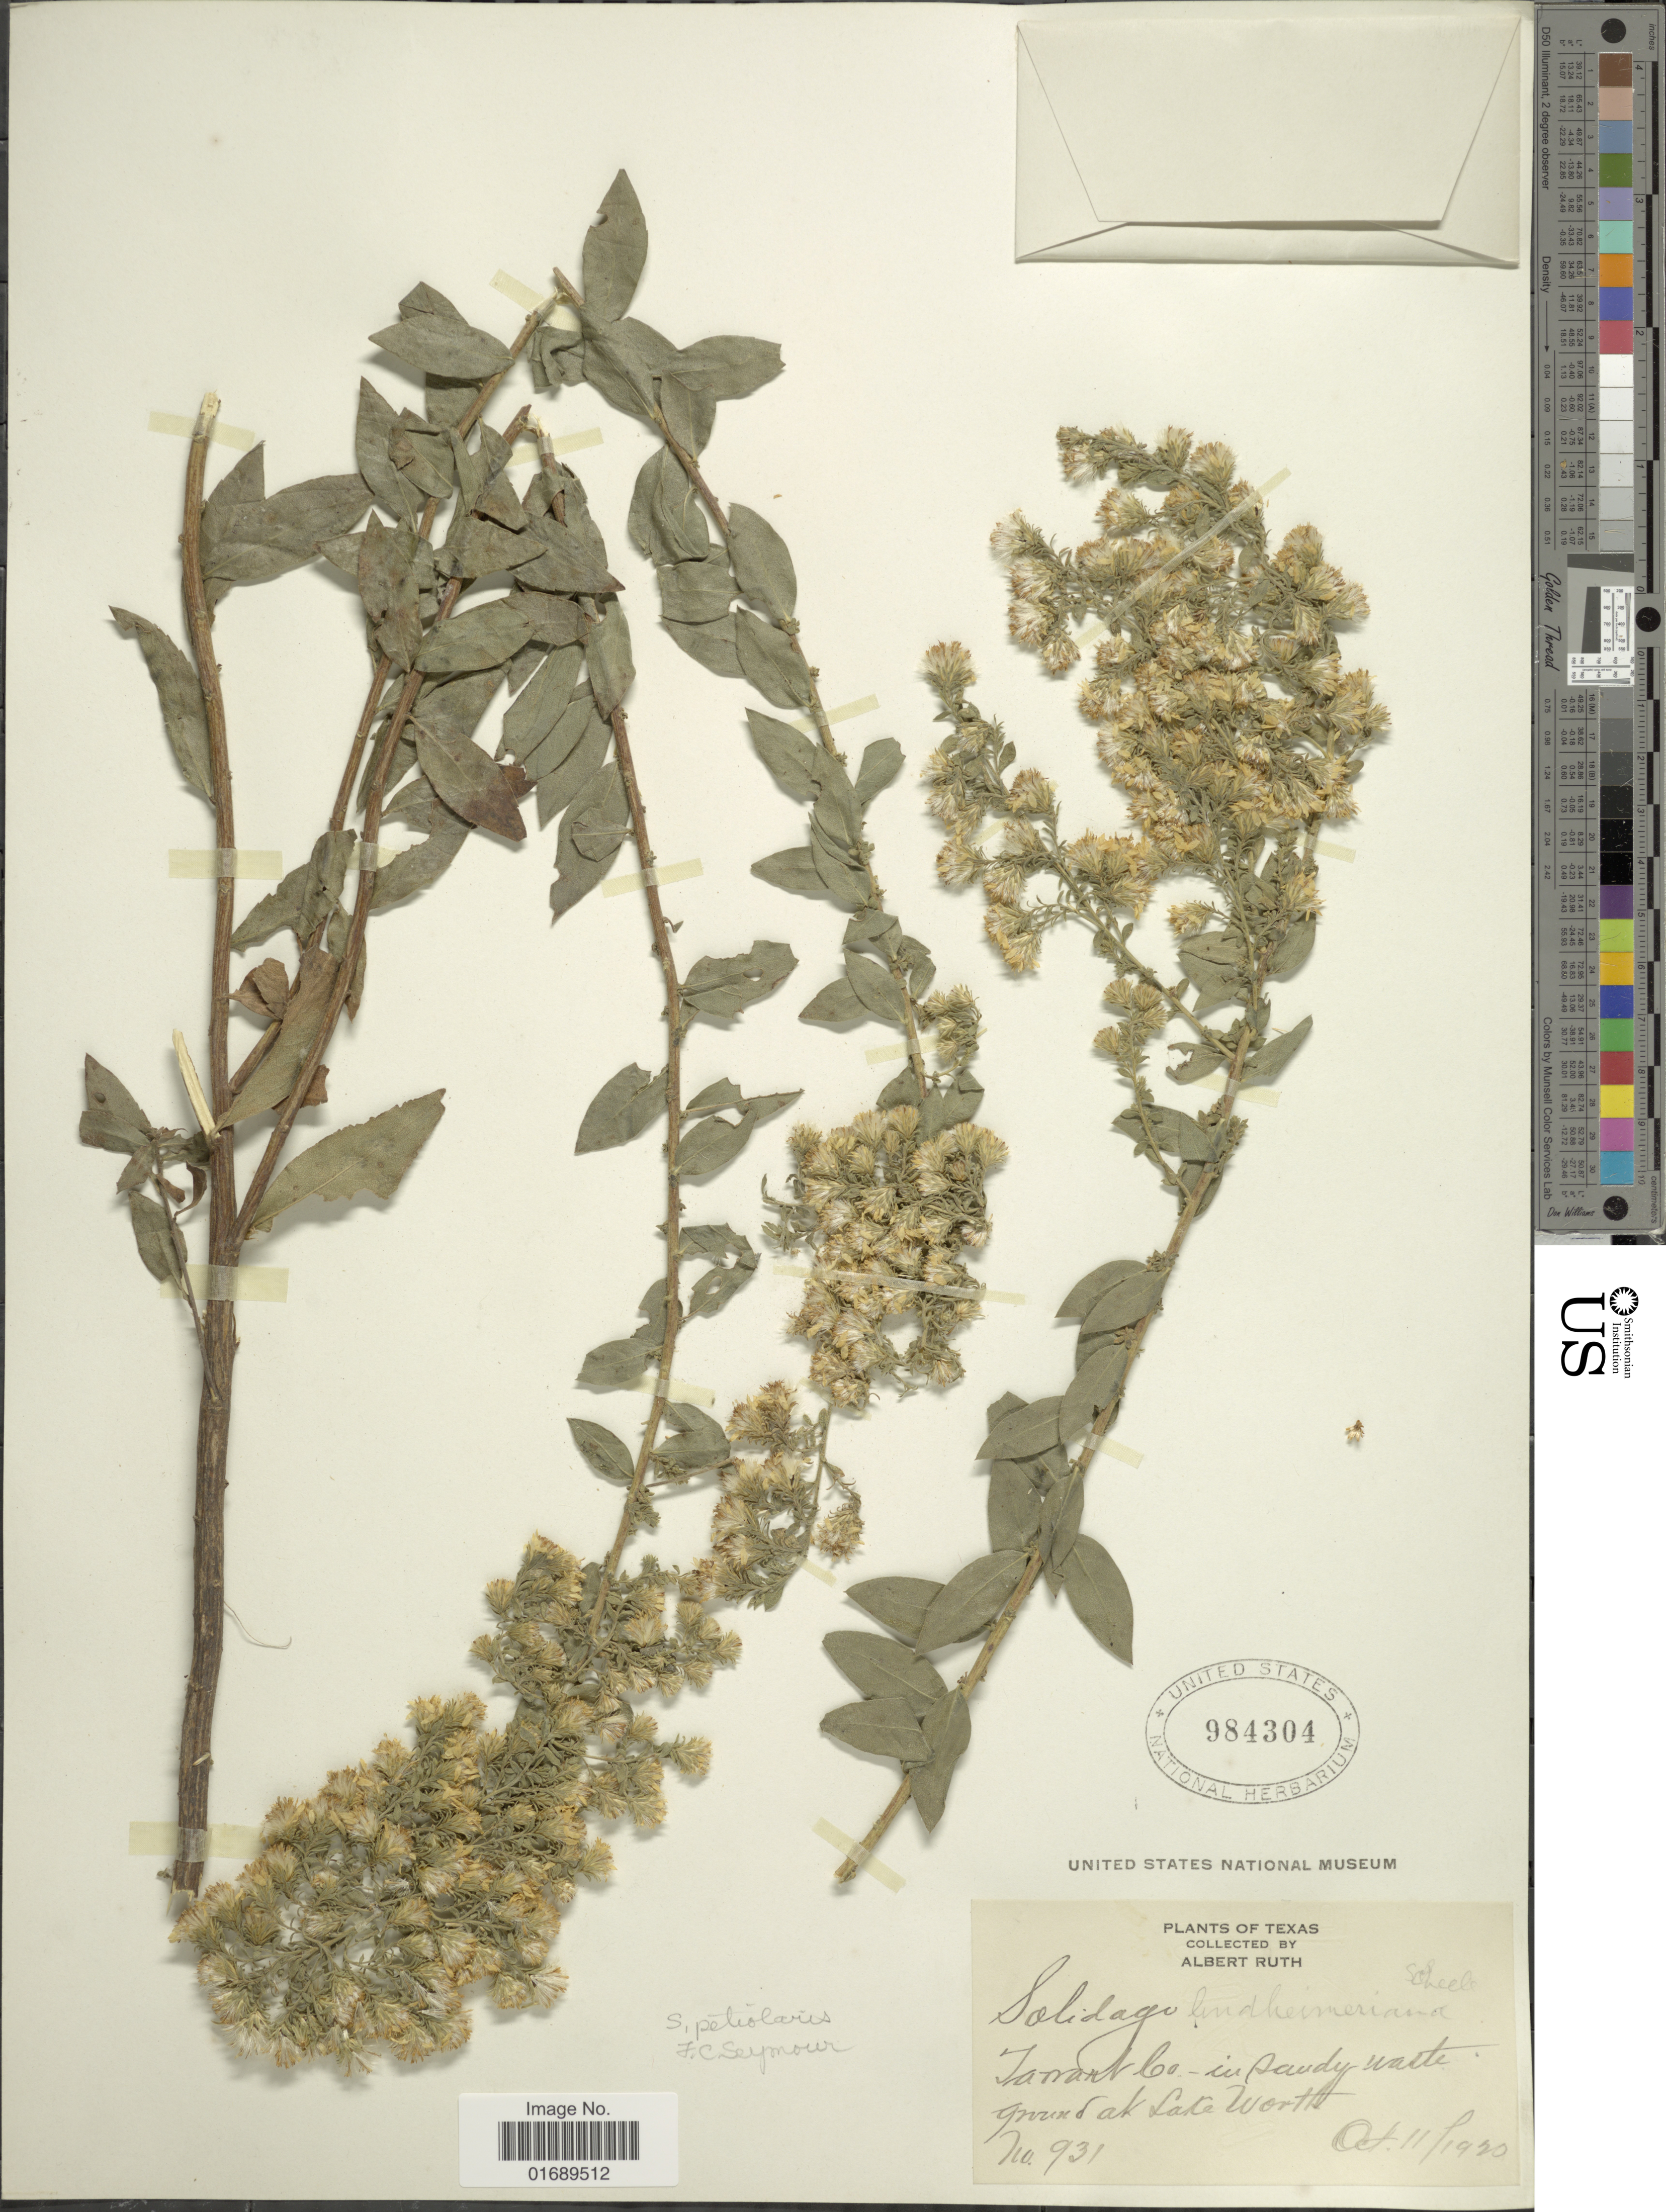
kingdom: Plantae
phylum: Tracheophyta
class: Magnoliopsida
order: Asterales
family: Asteraceae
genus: Solidago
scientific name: Solidago petiolaris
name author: Aiton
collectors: A. Ruth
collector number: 931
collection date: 1920-10-11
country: United States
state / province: Texas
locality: Jamant Co - in sandy waste ground at Lake Worth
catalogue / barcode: US 984304